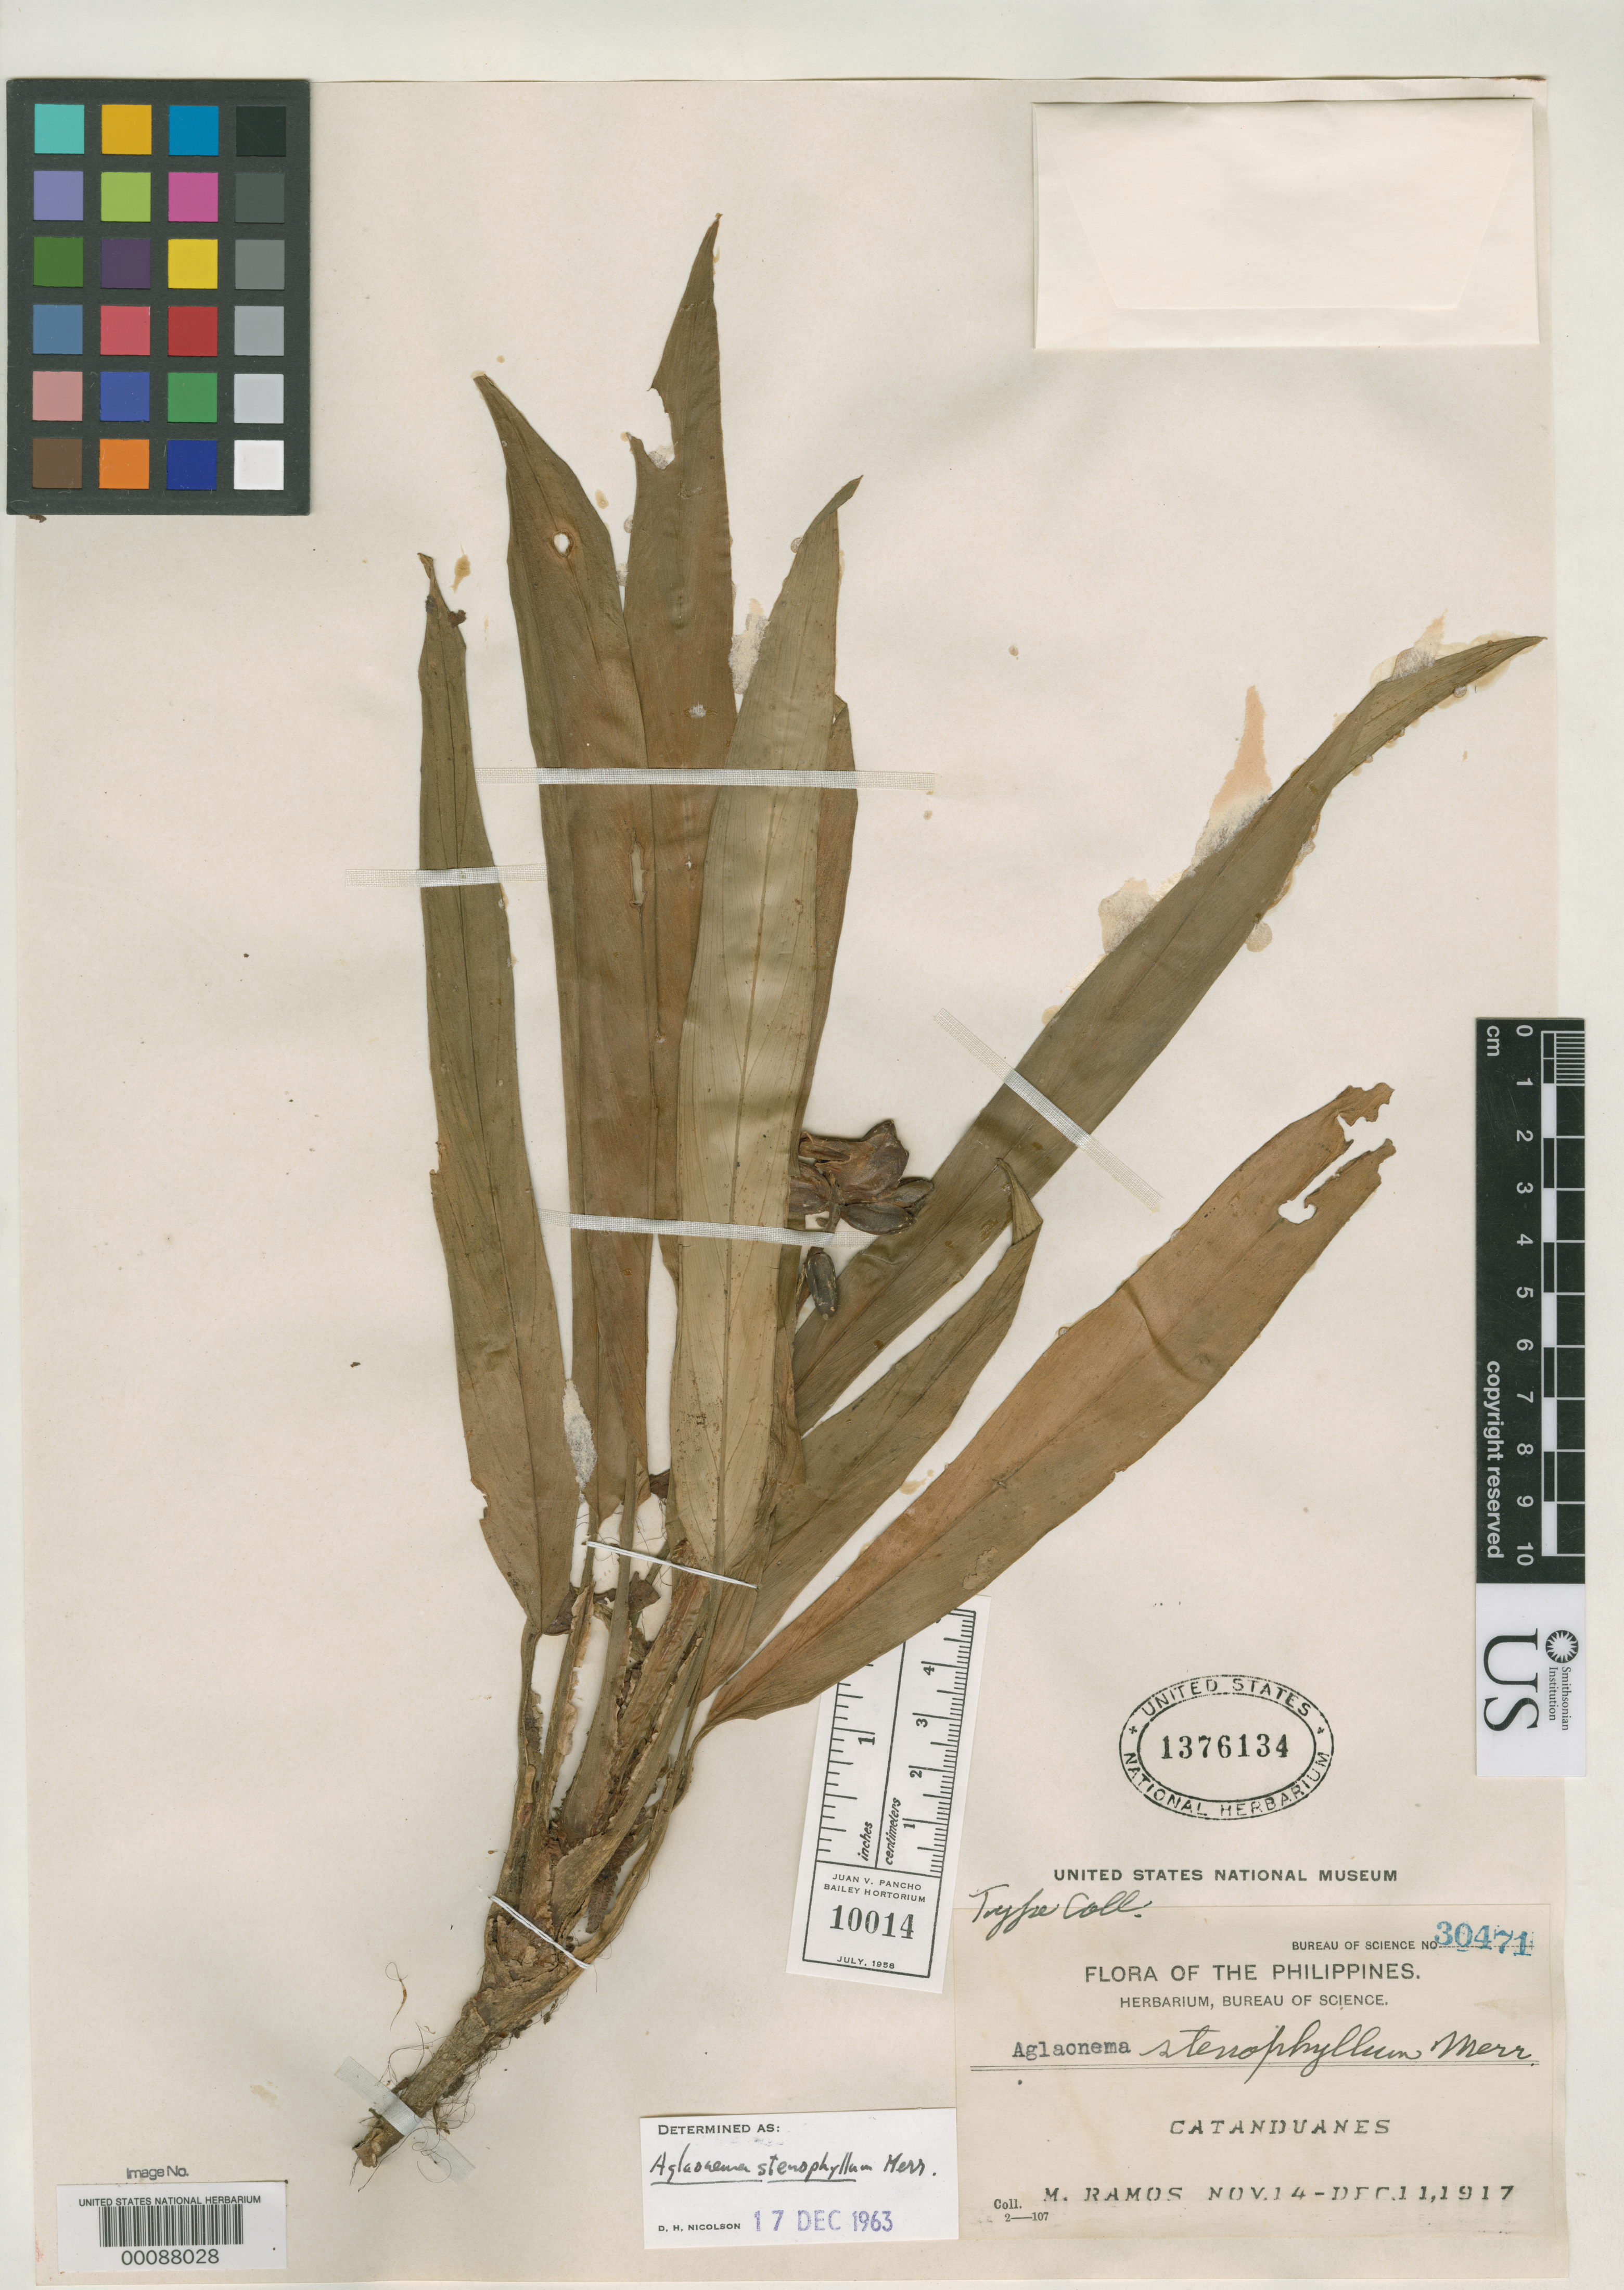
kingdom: Plantae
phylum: Tracheophyta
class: Liliopsida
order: Alismatales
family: Araceae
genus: Aglaonema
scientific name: Aglaonema stenophyllum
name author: Merr.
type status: Isotype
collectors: M. Ramos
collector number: Bur. Sci. 30471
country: Philippines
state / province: Bicol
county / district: Catanduanes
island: Catanduanes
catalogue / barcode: US 1376134